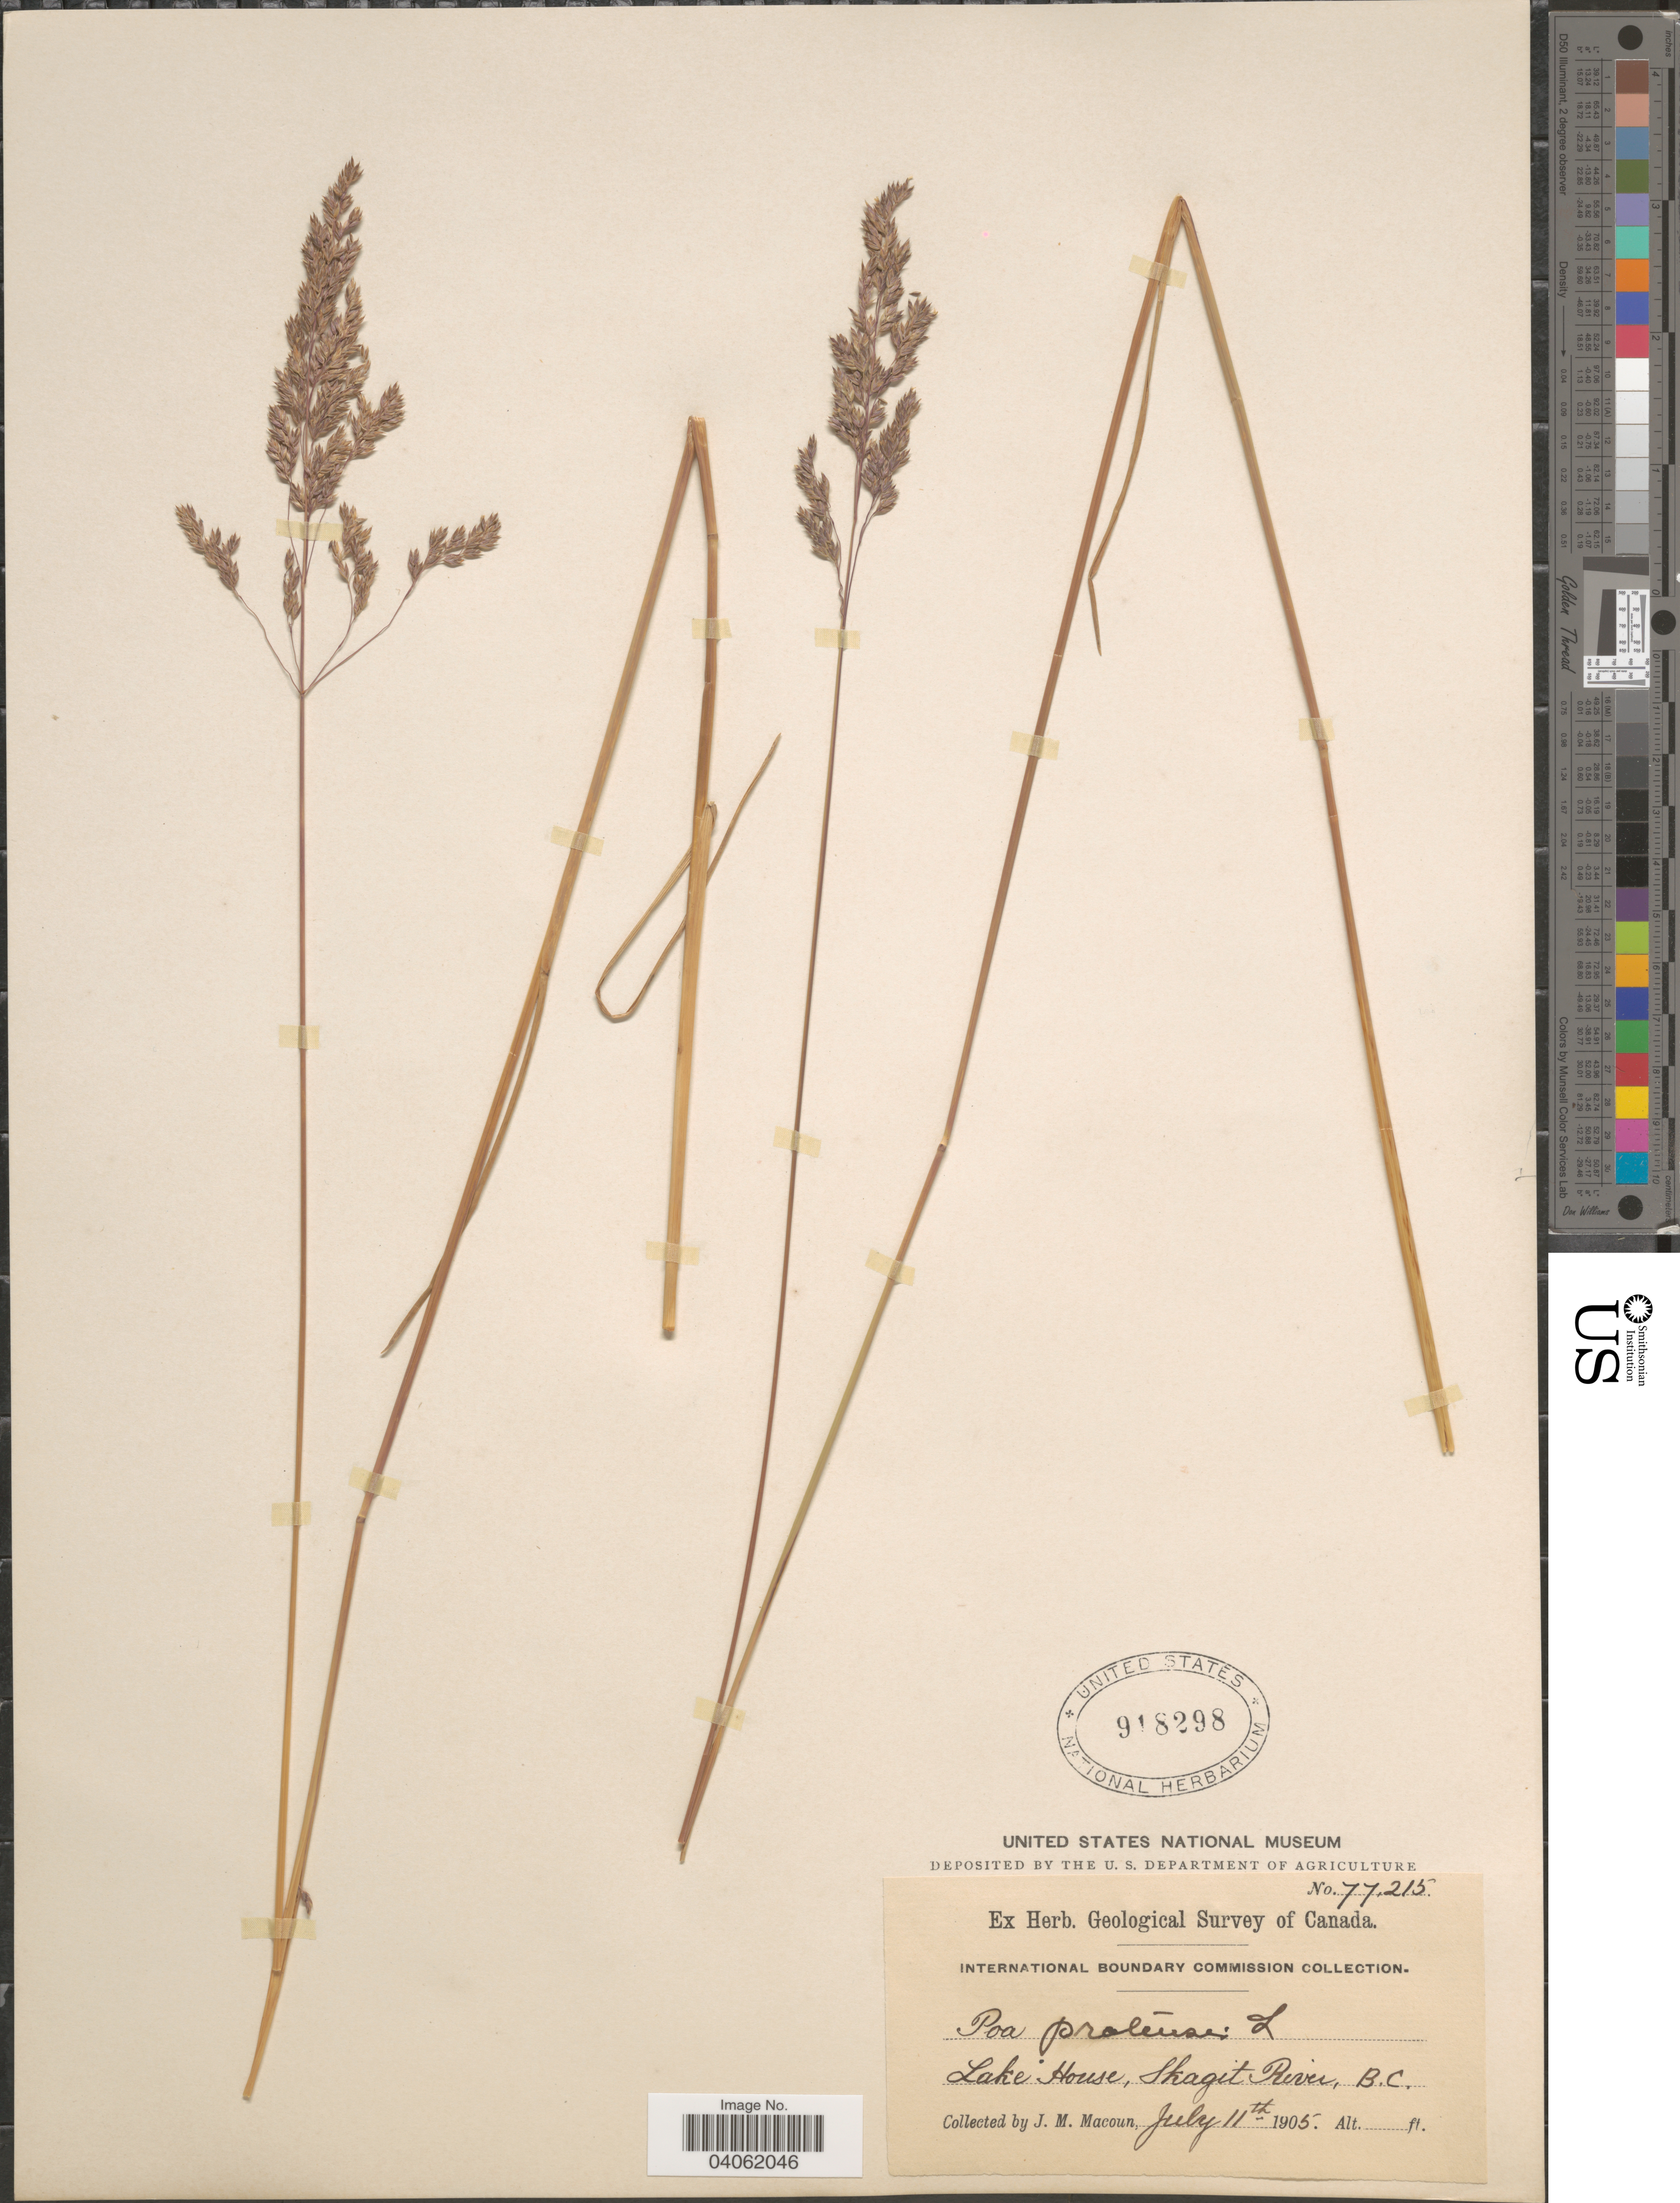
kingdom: Plantae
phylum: Tracheophyta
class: Liliopsida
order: Poales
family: Poaceae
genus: Poa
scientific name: Poa pratensis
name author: L.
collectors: J. M. Macoun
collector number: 77215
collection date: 1905-07-11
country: Canada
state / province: British Columbia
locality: Lake House, Skagit River.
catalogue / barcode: US 918298